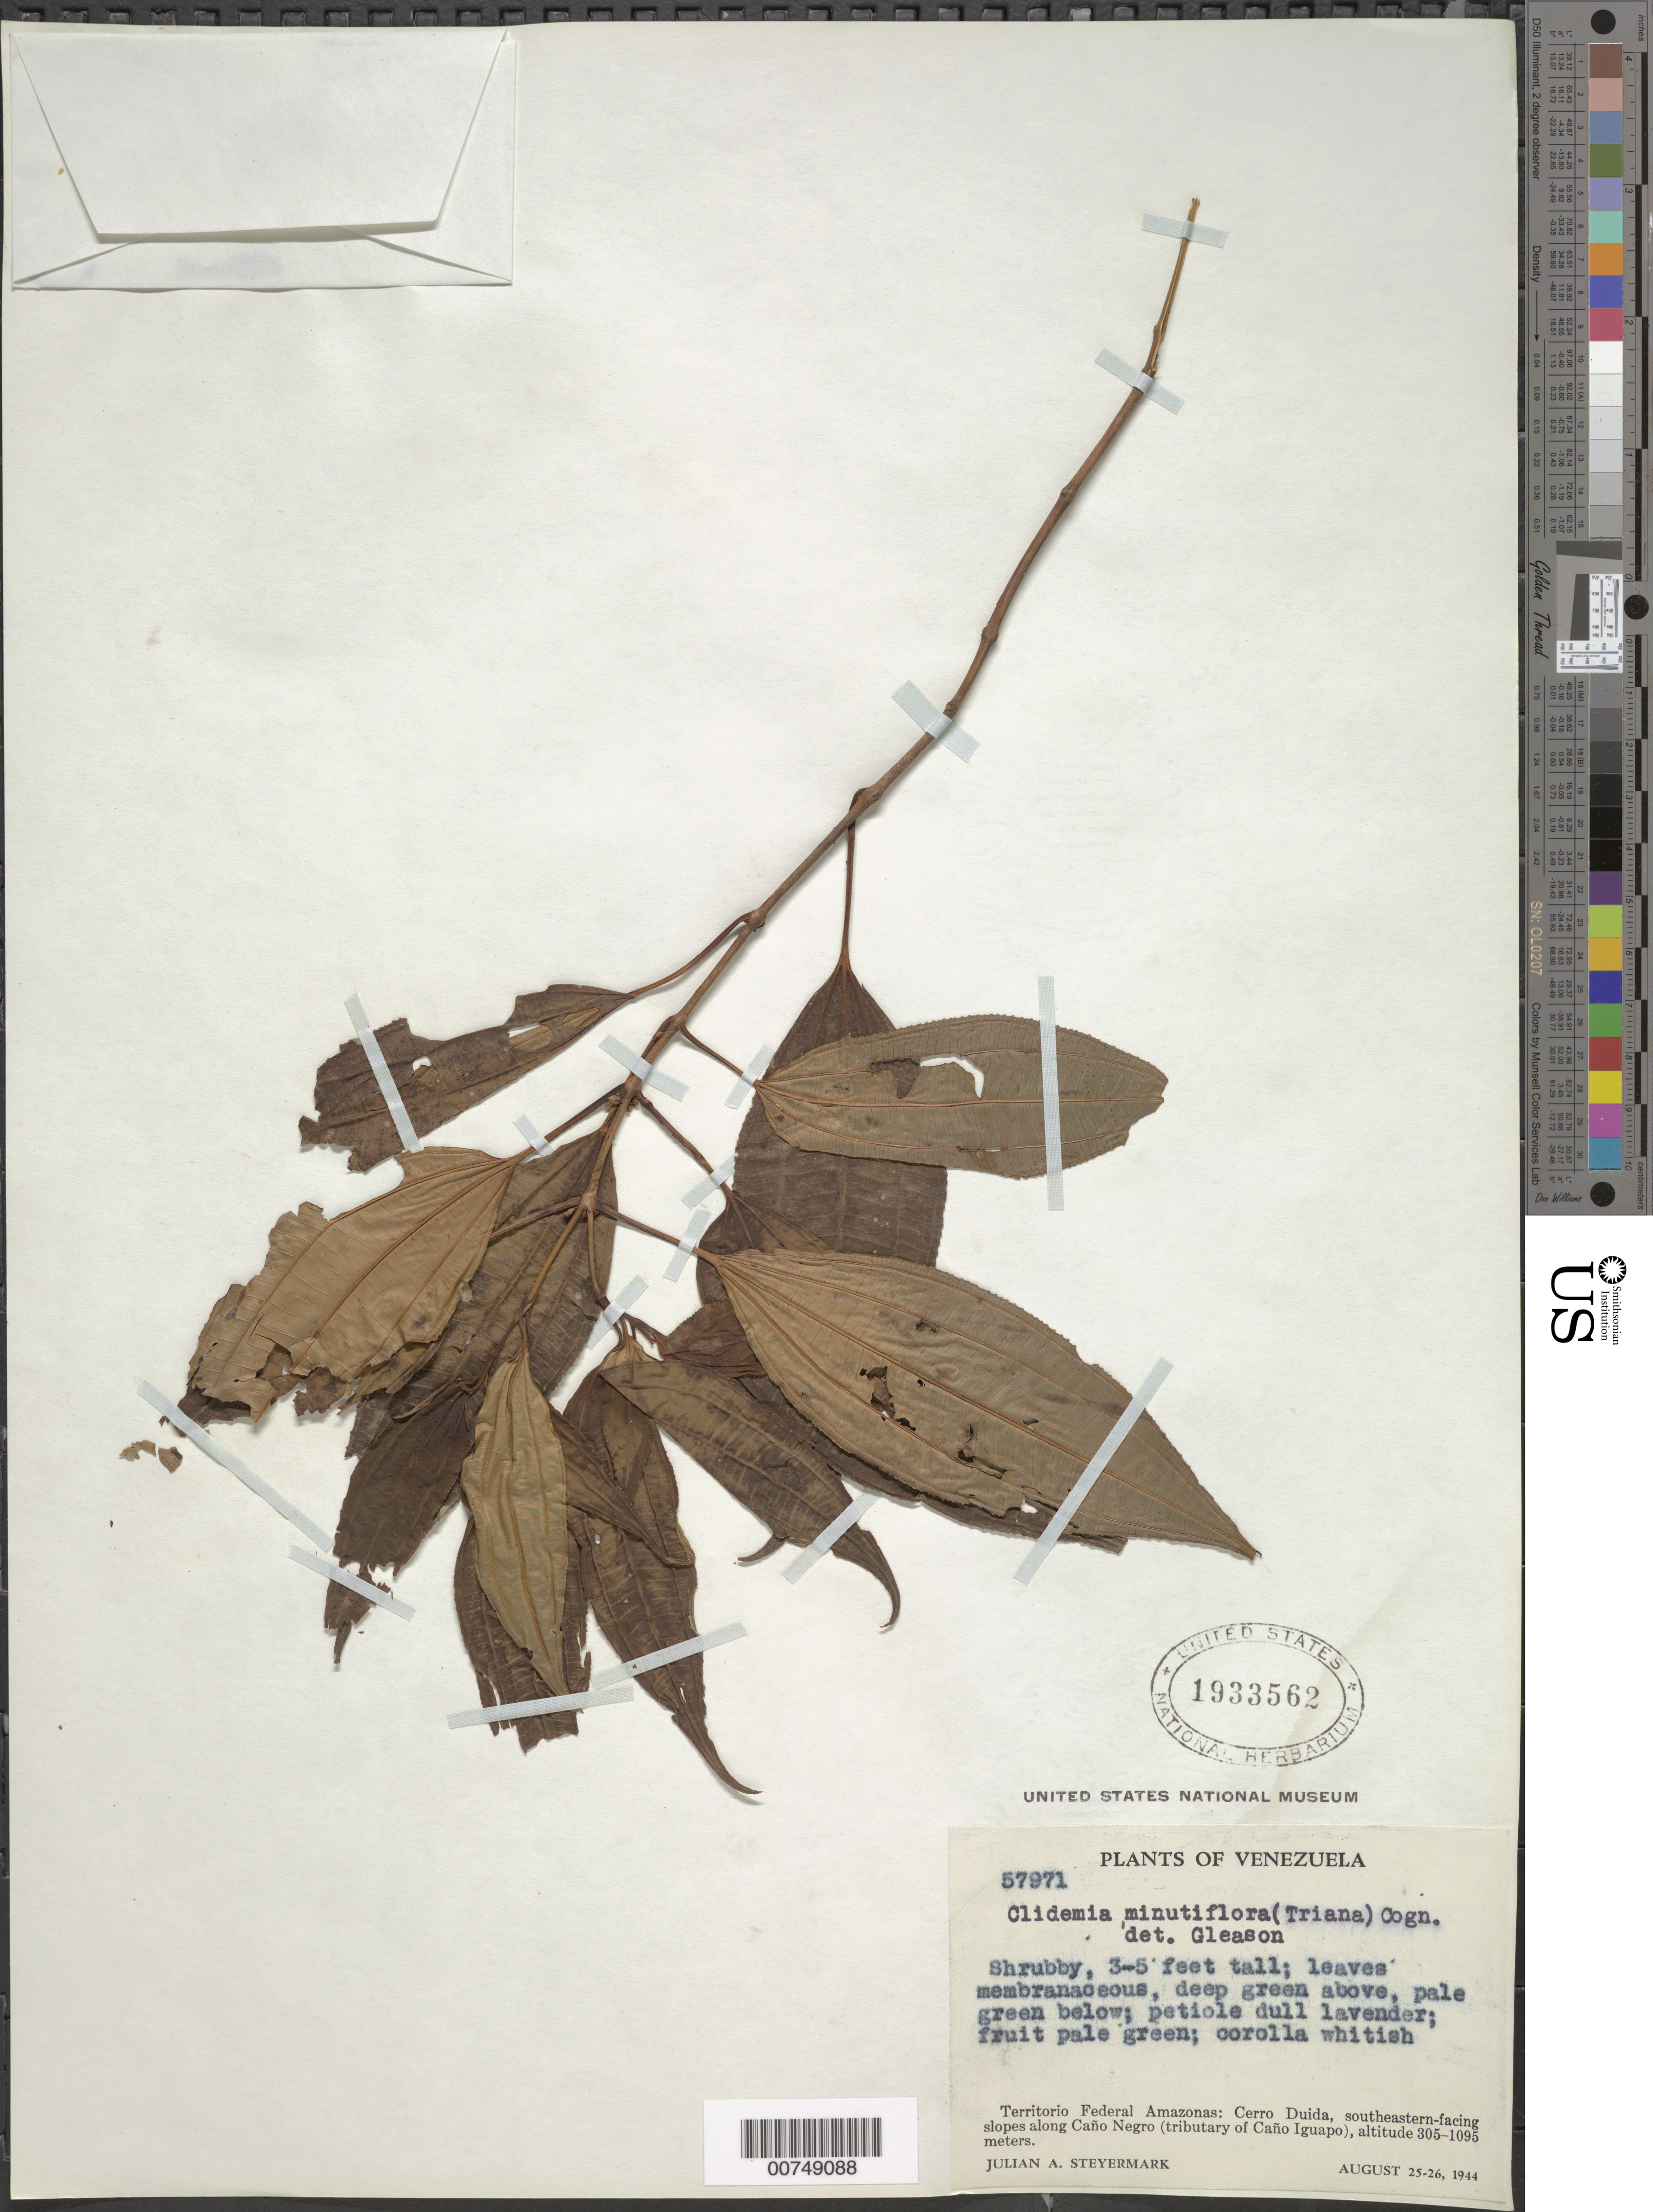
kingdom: Plantae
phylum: Tracheophyta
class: Magnoliopsida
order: Myrtales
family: Melastomataceae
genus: Clidemia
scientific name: Clidemia minutiflora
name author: (Triana) Cogn.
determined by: Gleason, H. A.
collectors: J. Steyermark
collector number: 57971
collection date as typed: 25-Aug-44 to 26-Aug-44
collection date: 1944-08-25/1944-08-26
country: Venezuela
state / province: Amazonas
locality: Cerro Duida, southeastern-facing slopes along Caño Negro (tributary of Caño Iguapo)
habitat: Southeastern-facing slopes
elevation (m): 305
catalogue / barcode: US 1933562